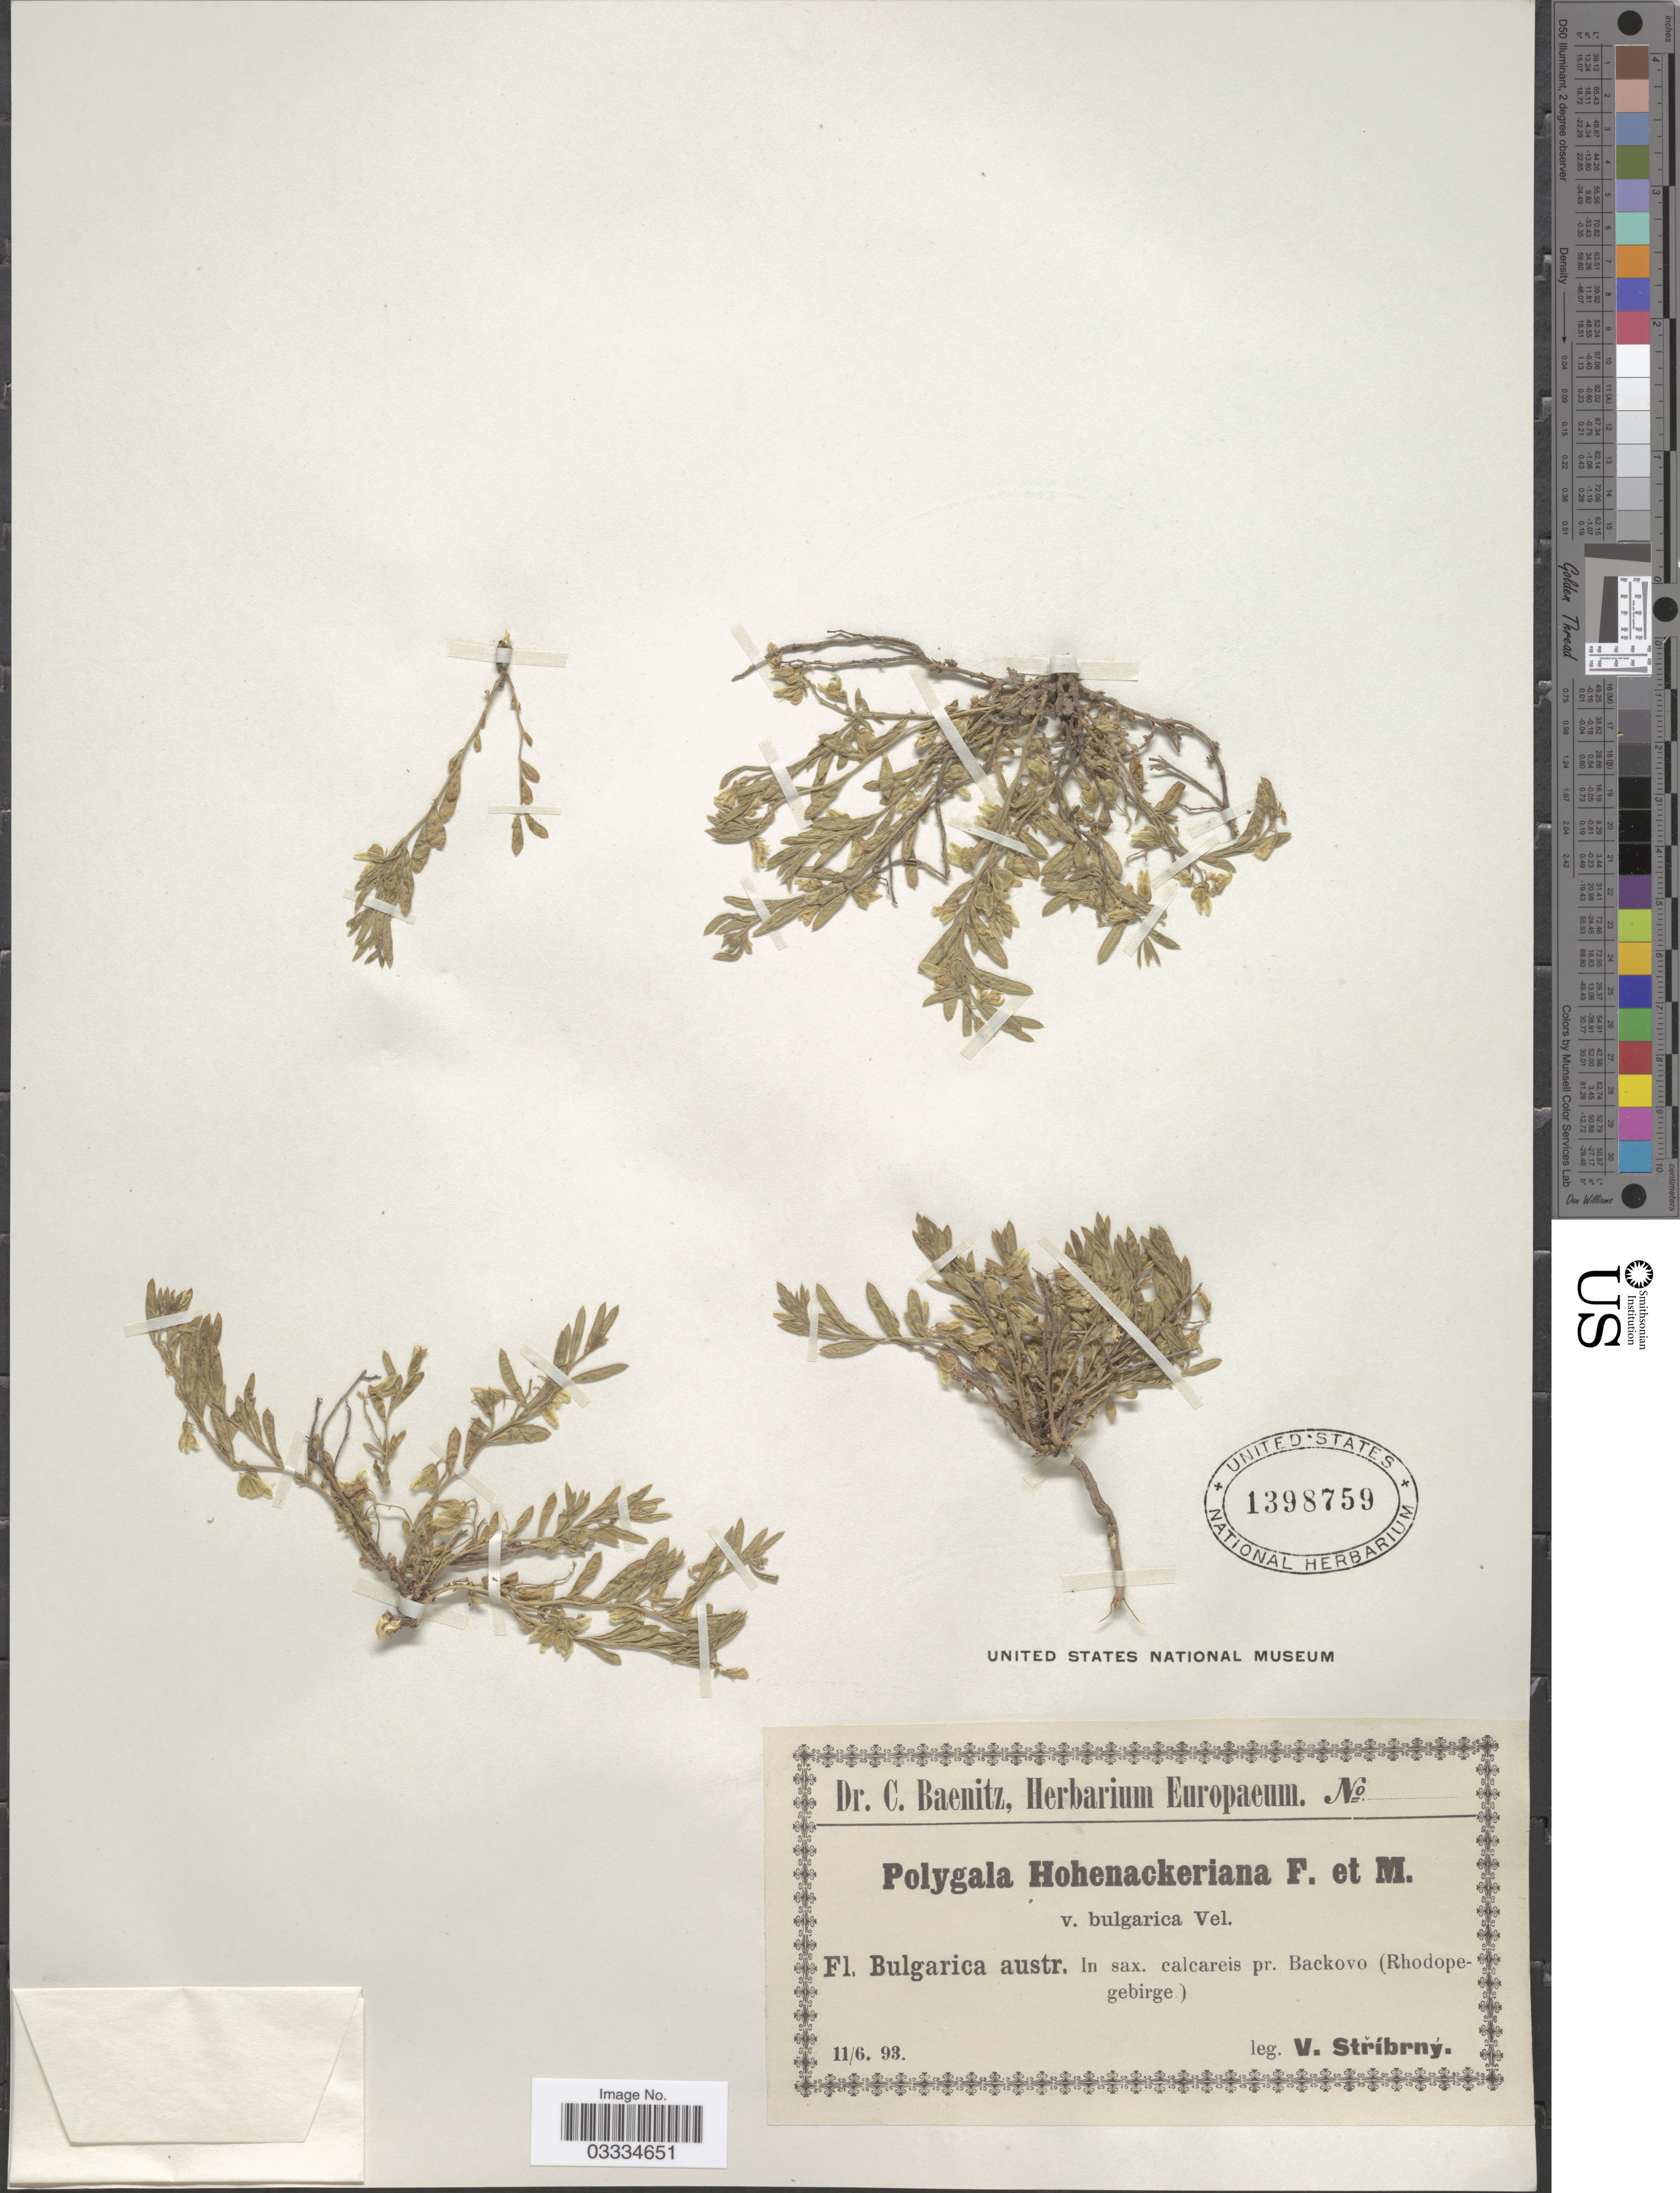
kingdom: Plantae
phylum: Tracheophyta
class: Magnoliopsida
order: Fabales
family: Polygalaceae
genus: Polygala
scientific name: Polygala hohenackerana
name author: Fisch.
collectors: V. Stribrny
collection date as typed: Transcribed d/m/y: 11/6/93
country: Bulgaria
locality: Bulgarica austr. In sax. calcareis pr. Backovo (Rhodopegebirge).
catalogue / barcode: US 1398759